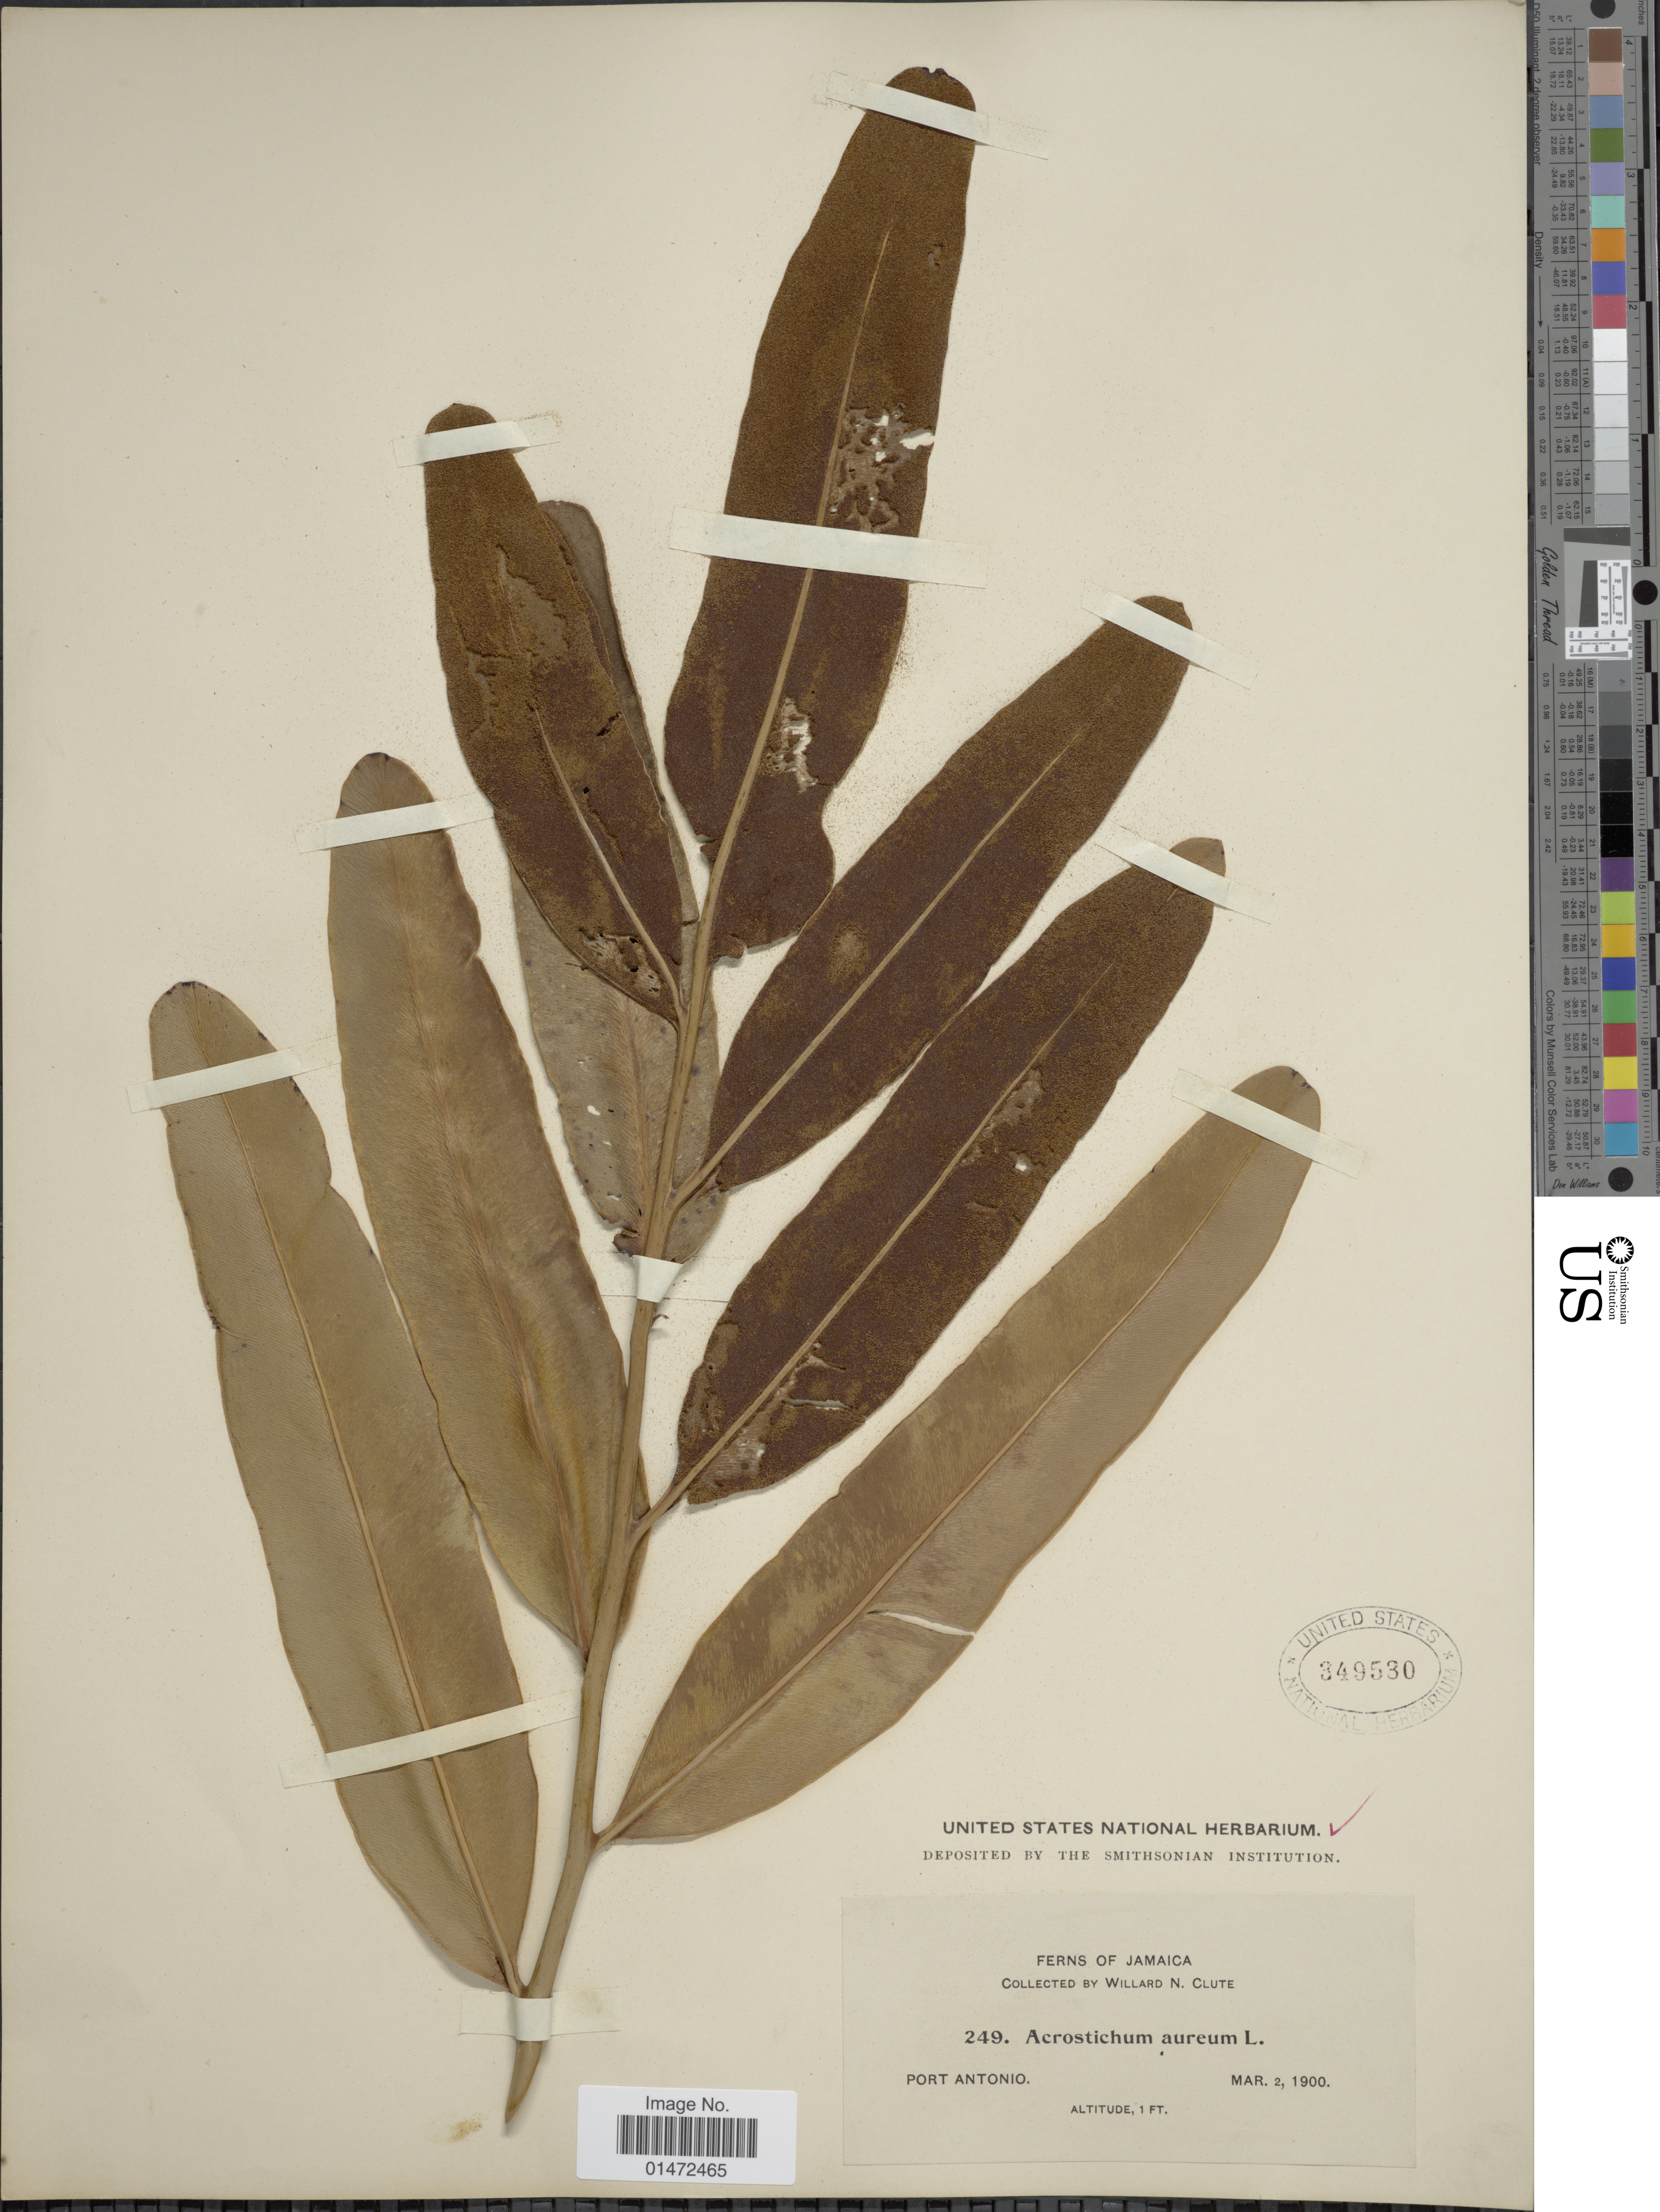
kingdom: Plantae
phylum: Tracheophyta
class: Polypodiopsida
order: Polypodiales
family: Pteridaceae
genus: Acrostichum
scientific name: Acrostichum aureum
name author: L.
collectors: W. N. Clute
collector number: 249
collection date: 1900-03-02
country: Jamaica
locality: Port Antonio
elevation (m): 0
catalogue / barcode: US 349530